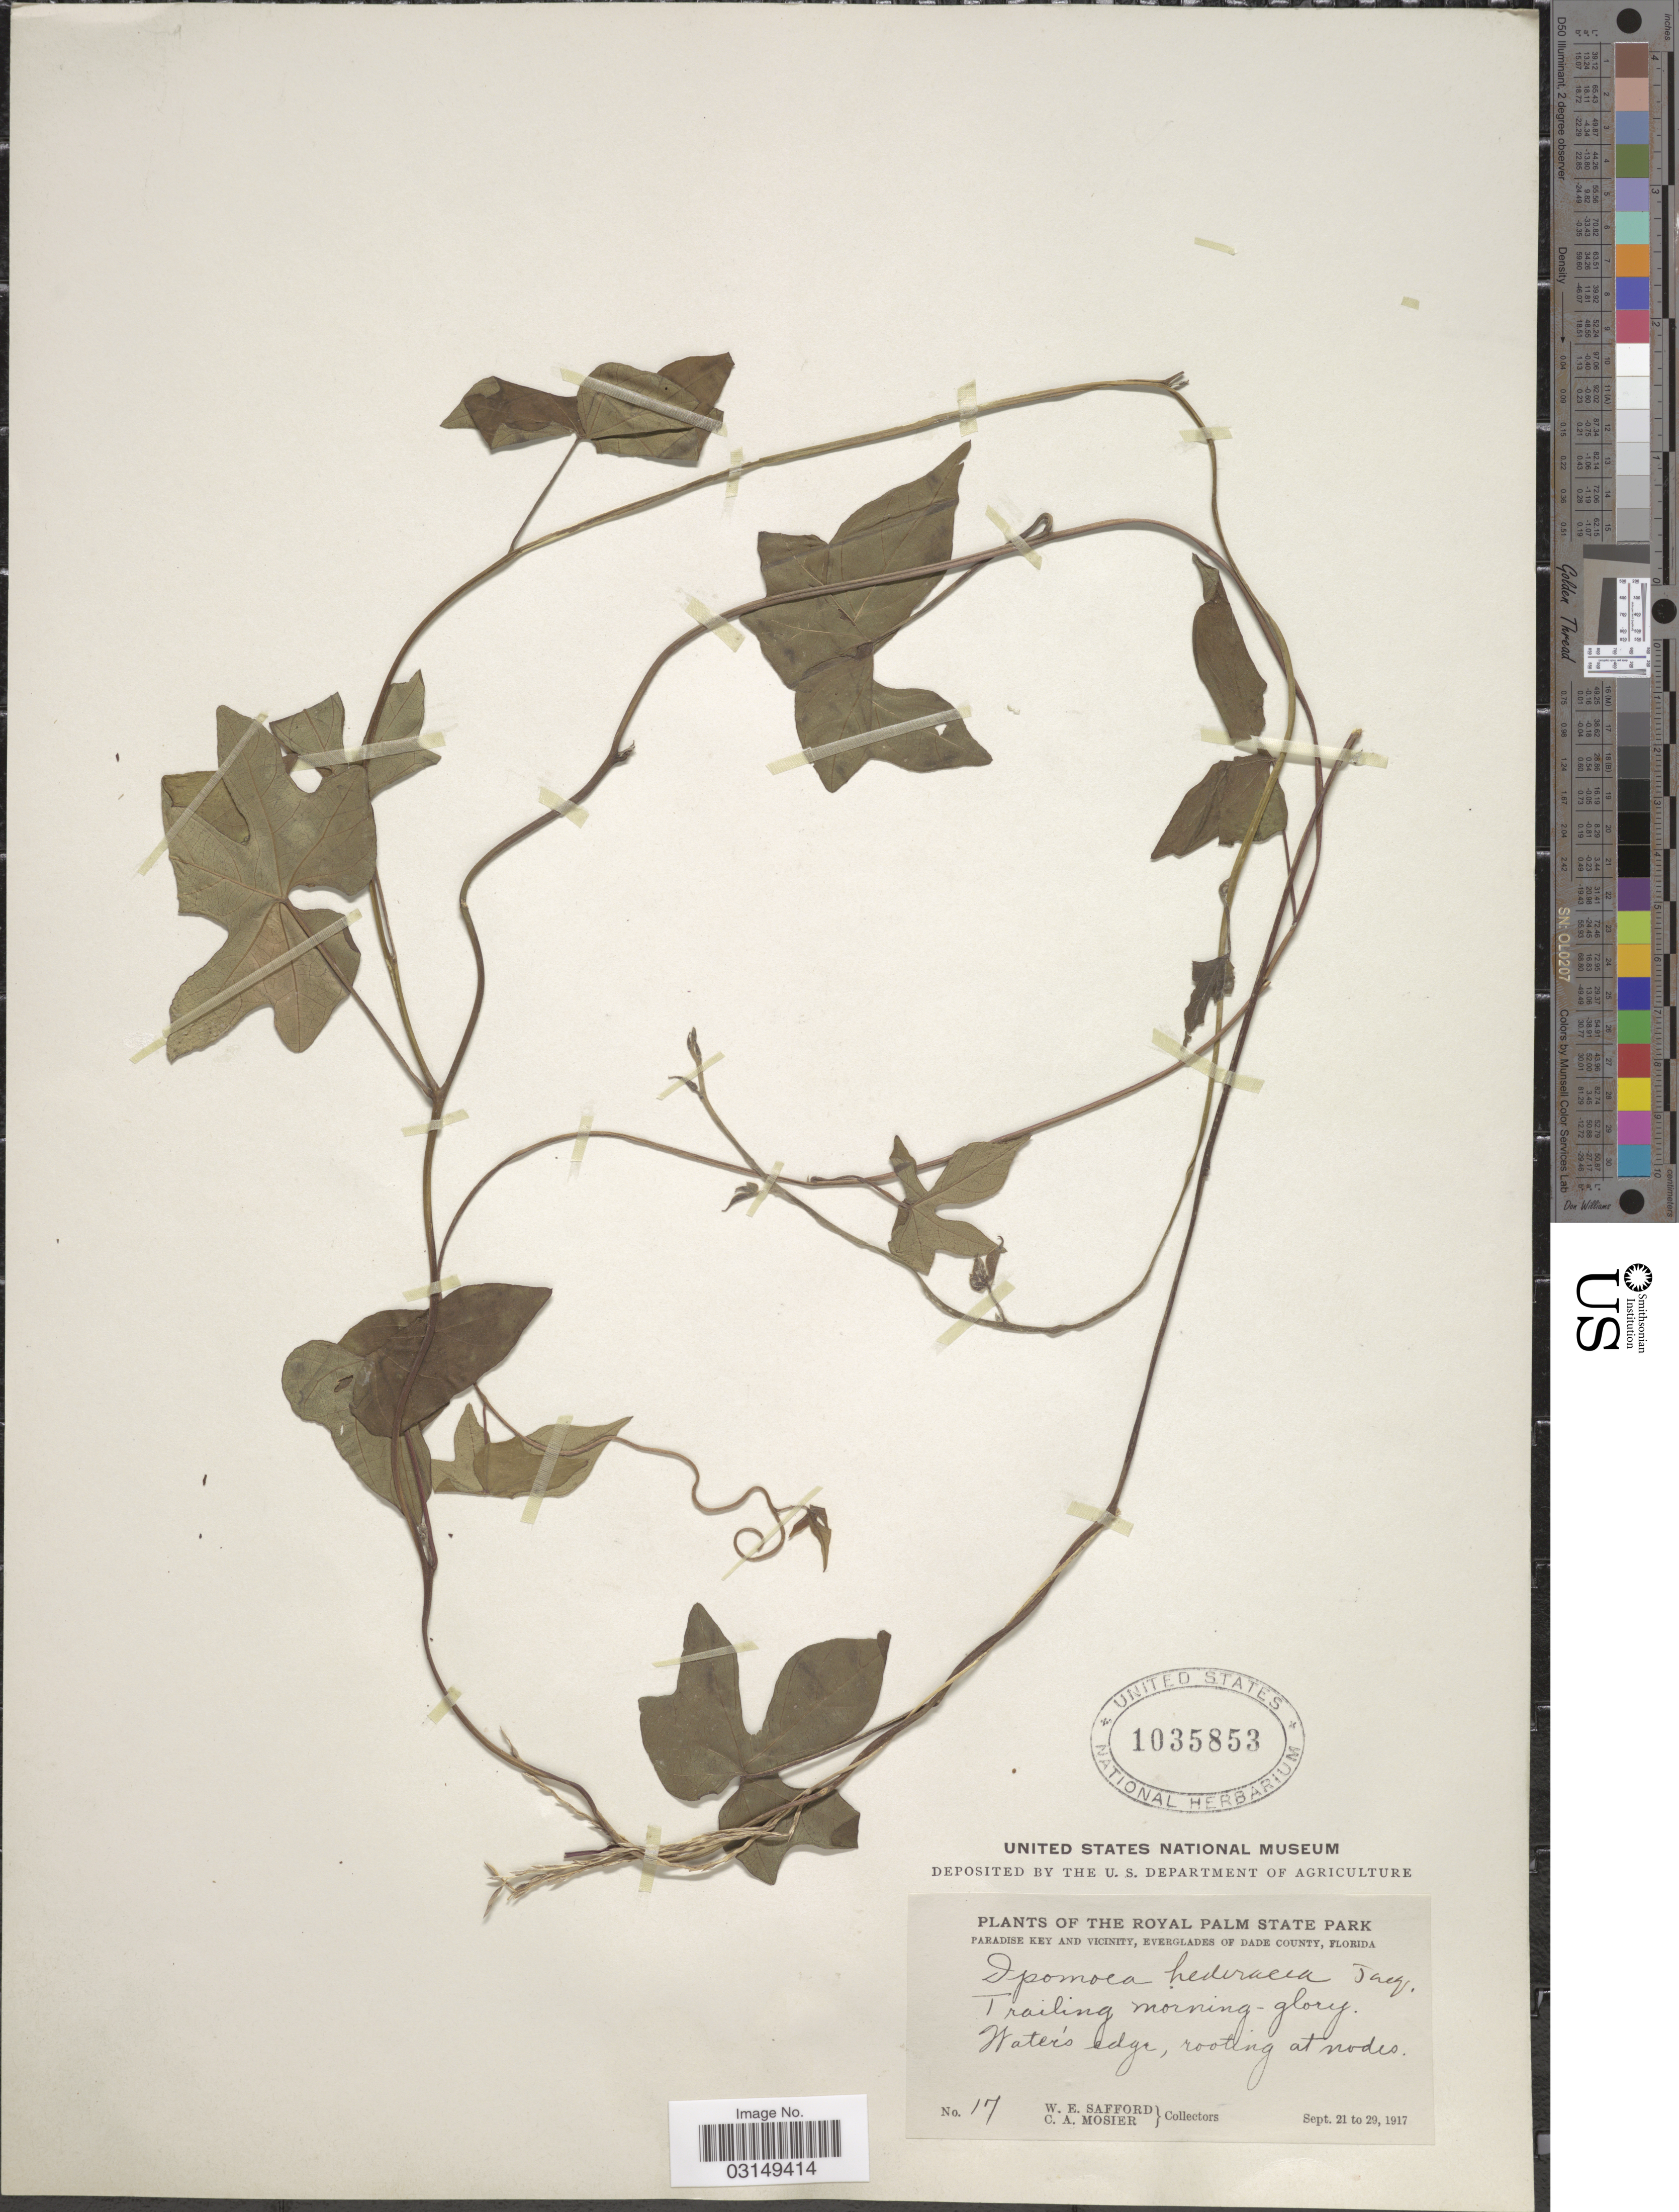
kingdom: Plantae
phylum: Tracheophyta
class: Magnoliopsida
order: Solanales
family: Convolvulaceae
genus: Ipomoea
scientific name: Ipomoea triloba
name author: L.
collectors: W. E. Safford & C. A. Mosier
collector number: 17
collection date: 1917-09-21/1917-09-29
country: United States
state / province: Florida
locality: The Royal Palm State Park. Paradise Key and Vicinity, Everglades of Dade County. Water's edge, rooting at nodes.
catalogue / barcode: US 1035853